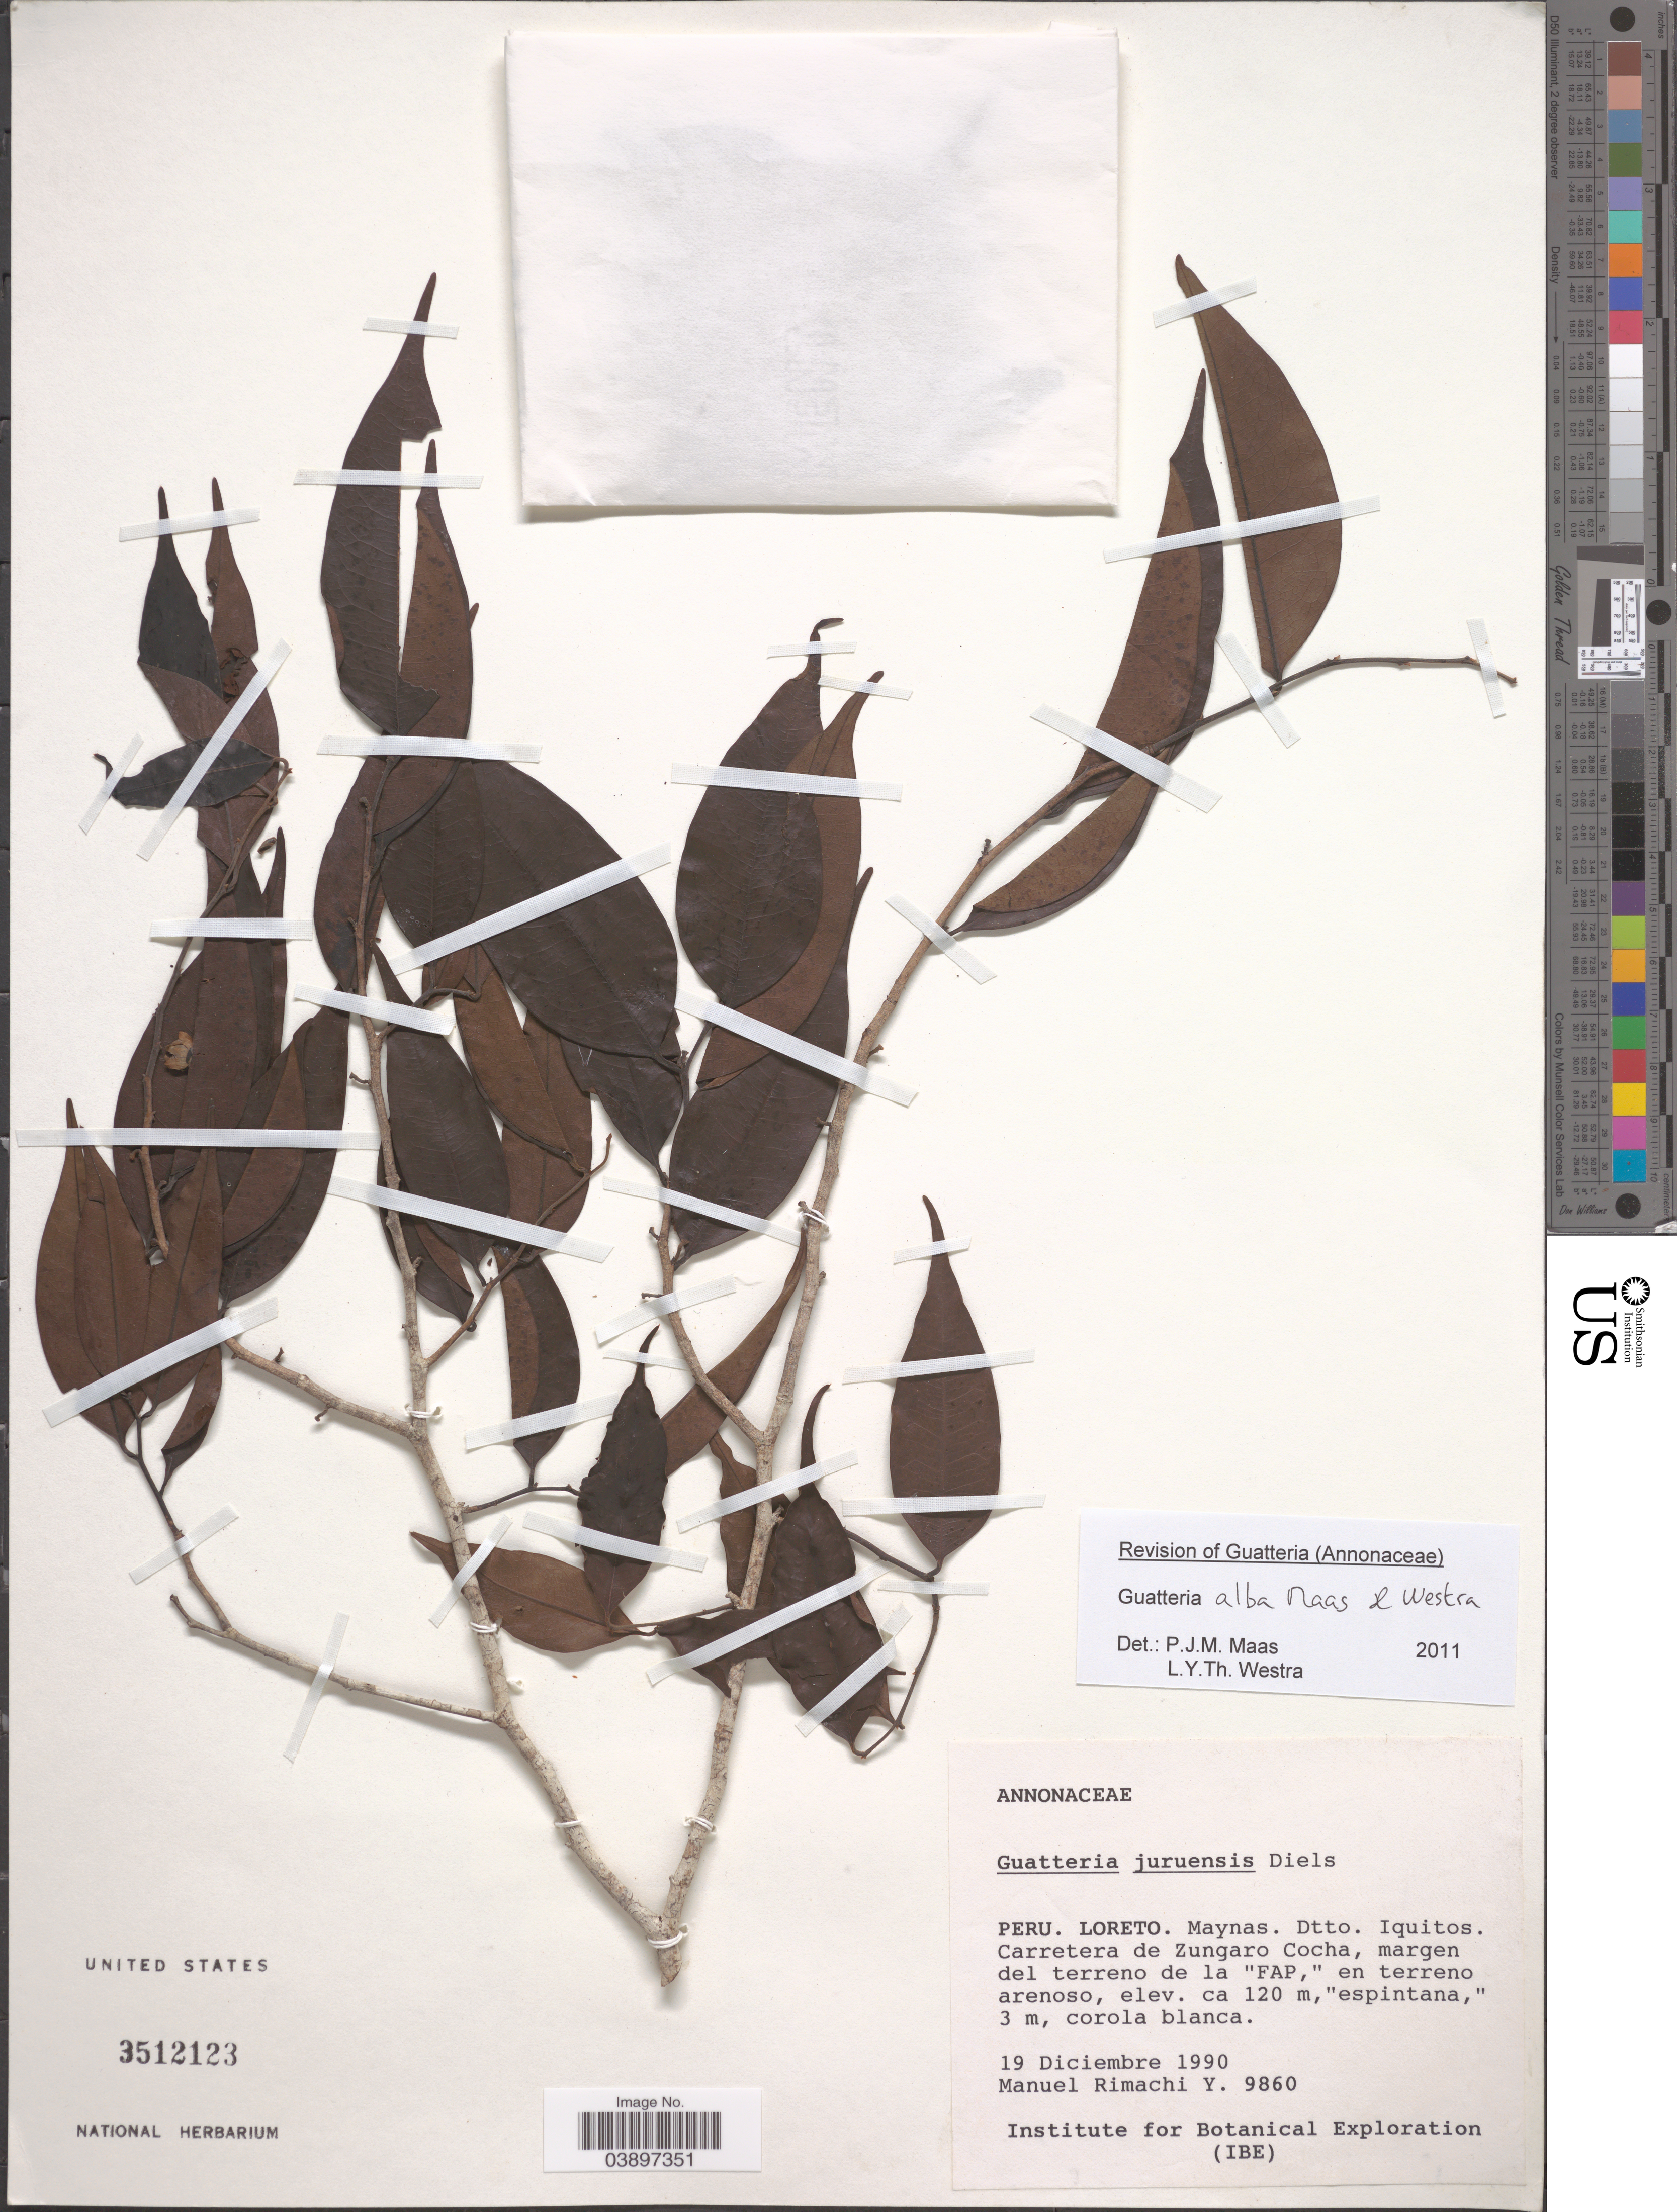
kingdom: Plantae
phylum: Tracheophyta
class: Magnoliopsida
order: Magnoliales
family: Annonaceae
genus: Guatteria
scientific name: Guatteria alba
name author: Maas & Westra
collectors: M. Rimachi Y.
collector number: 9860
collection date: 1990-12-19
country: Peru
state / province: Loreto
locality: Maynas. Dtto. Iquitos. Carretera de Zungaro Cocha, margen del terreno de la 'FAP,' en terreno arenoso.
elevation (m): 120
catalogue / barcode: US 3512123